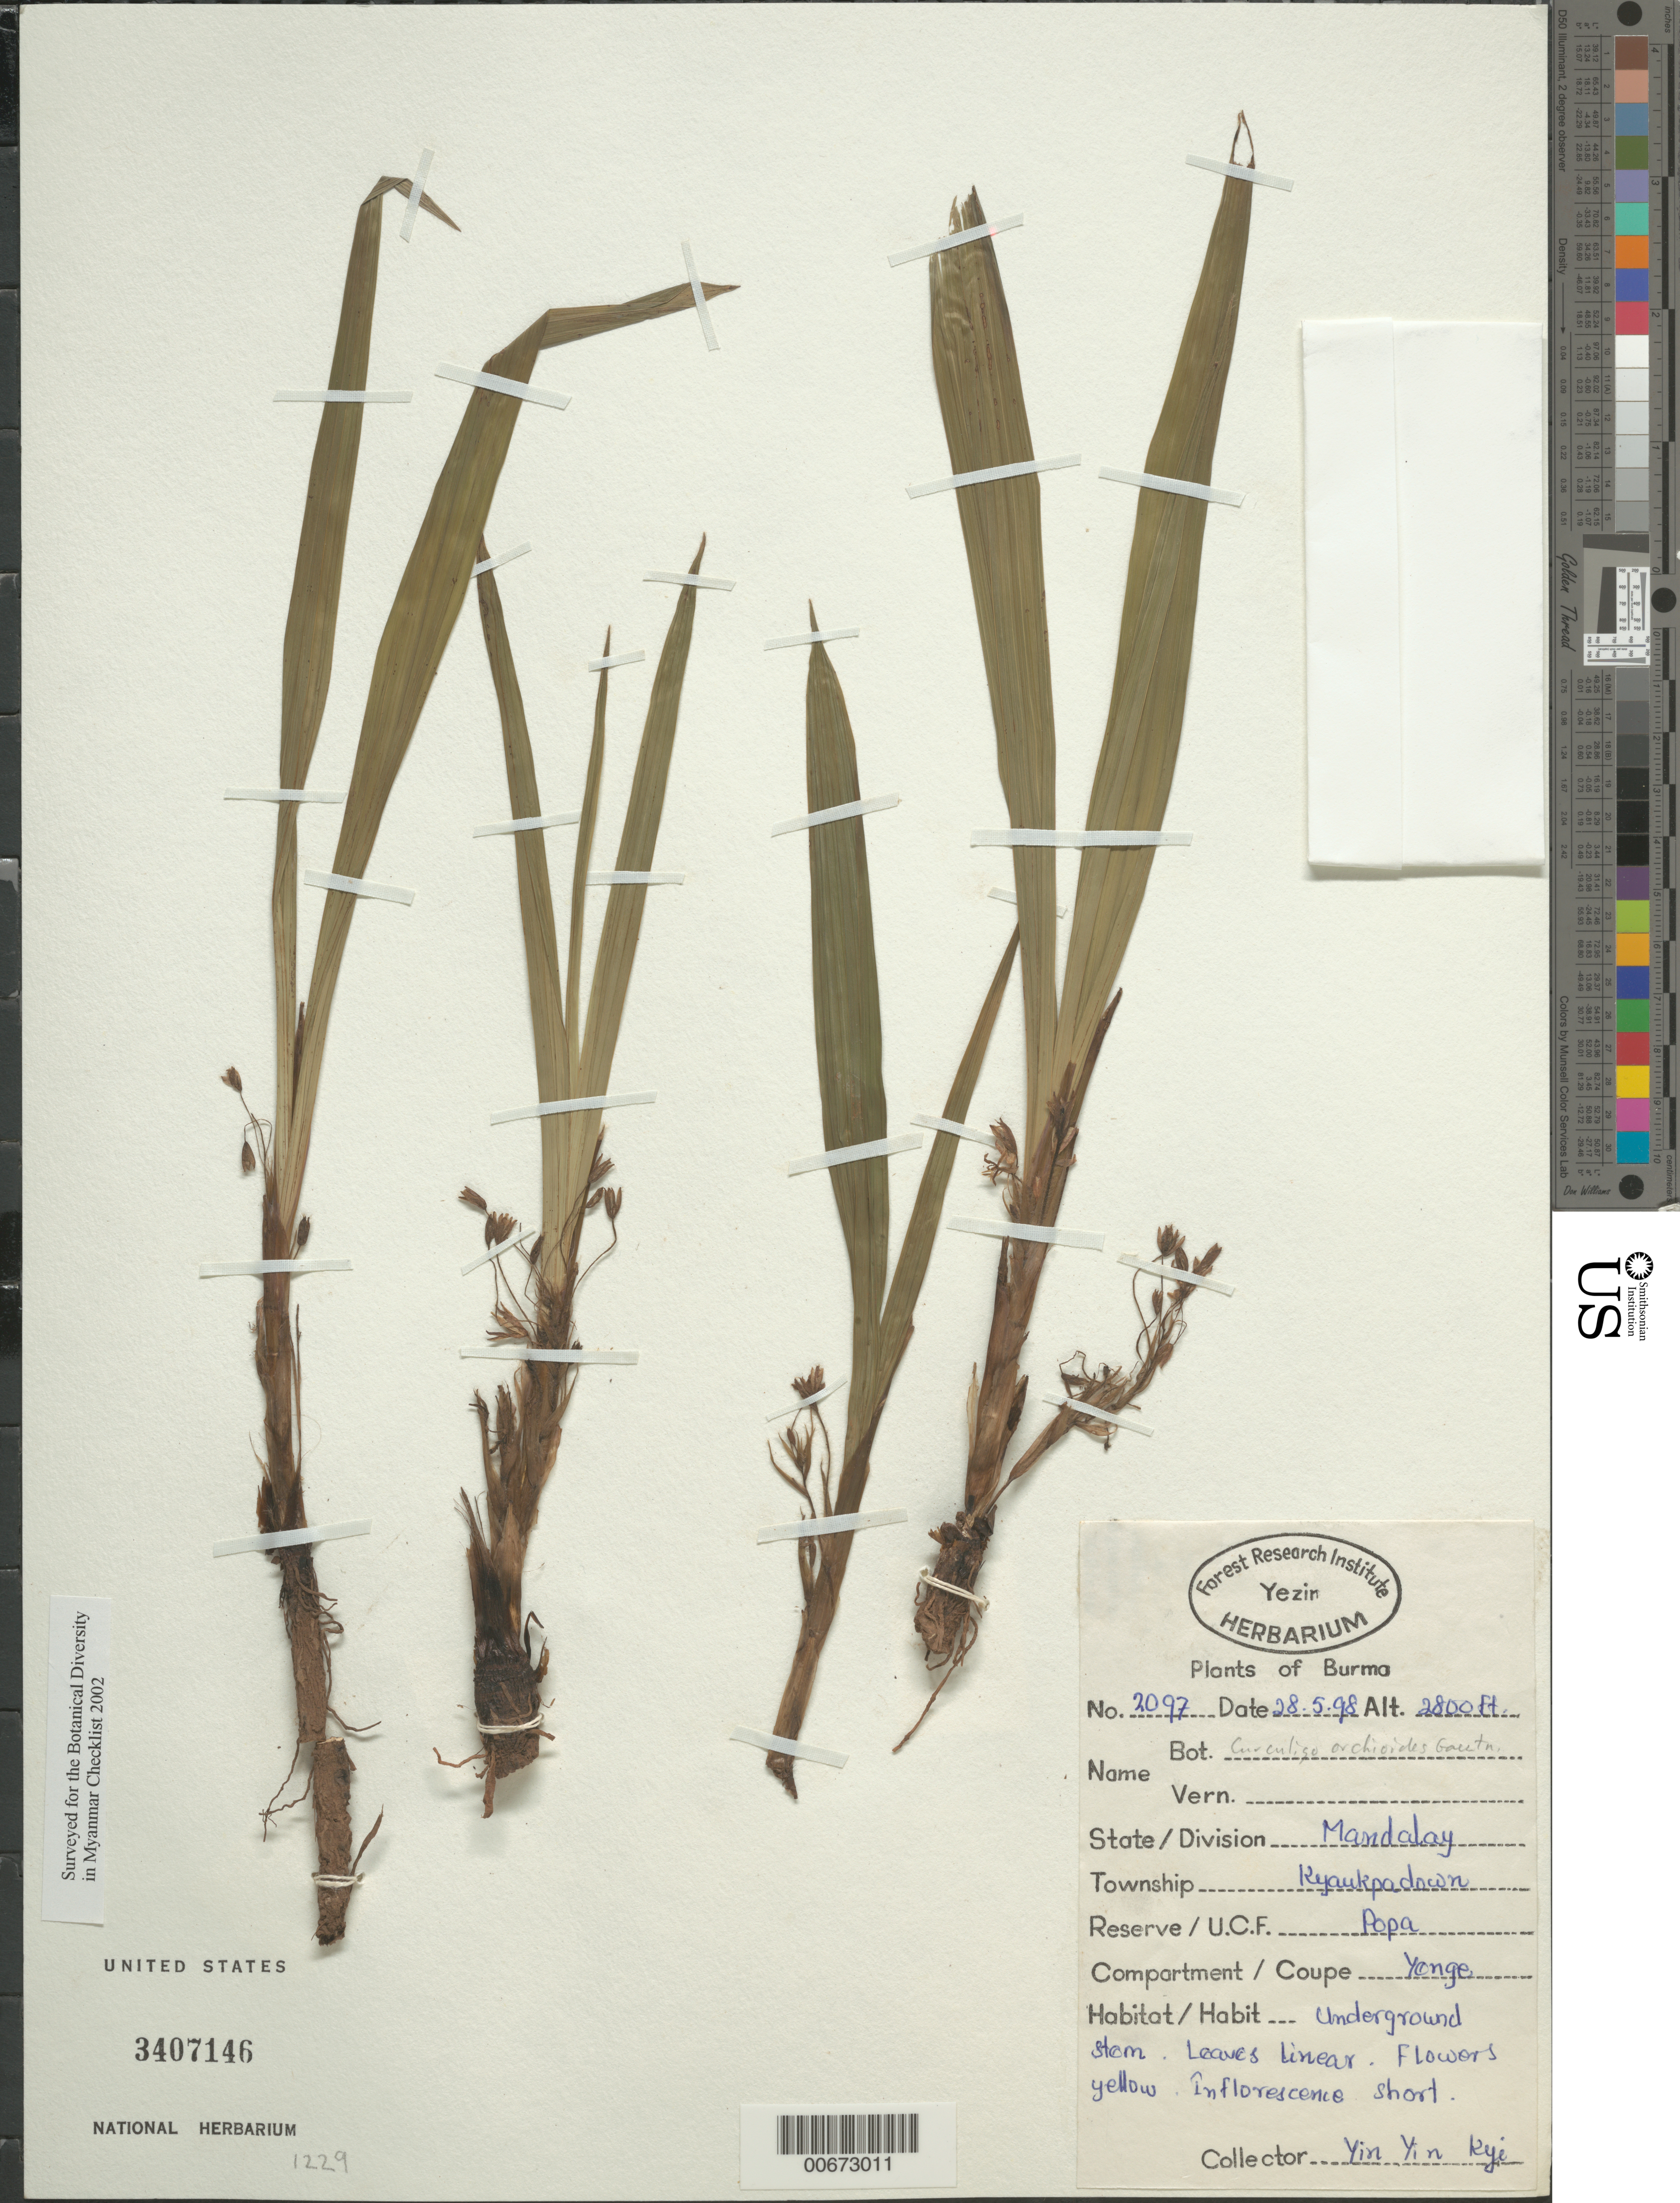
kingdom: Plantae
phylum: Tracheophyta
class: Liliopsida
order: Asparagales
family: Hypoxidaceae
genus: Curculigo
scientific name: Curculigo orchioides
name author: Gaertn.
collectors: Kyi, Y.Y.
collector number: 2097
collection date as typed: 28 May 1998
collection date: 1998-05-28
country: Myanmar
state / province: Mandalay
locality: Kyaukpadown, Mt. Popa, Yenge.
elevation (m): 853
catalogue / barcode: US 3407146